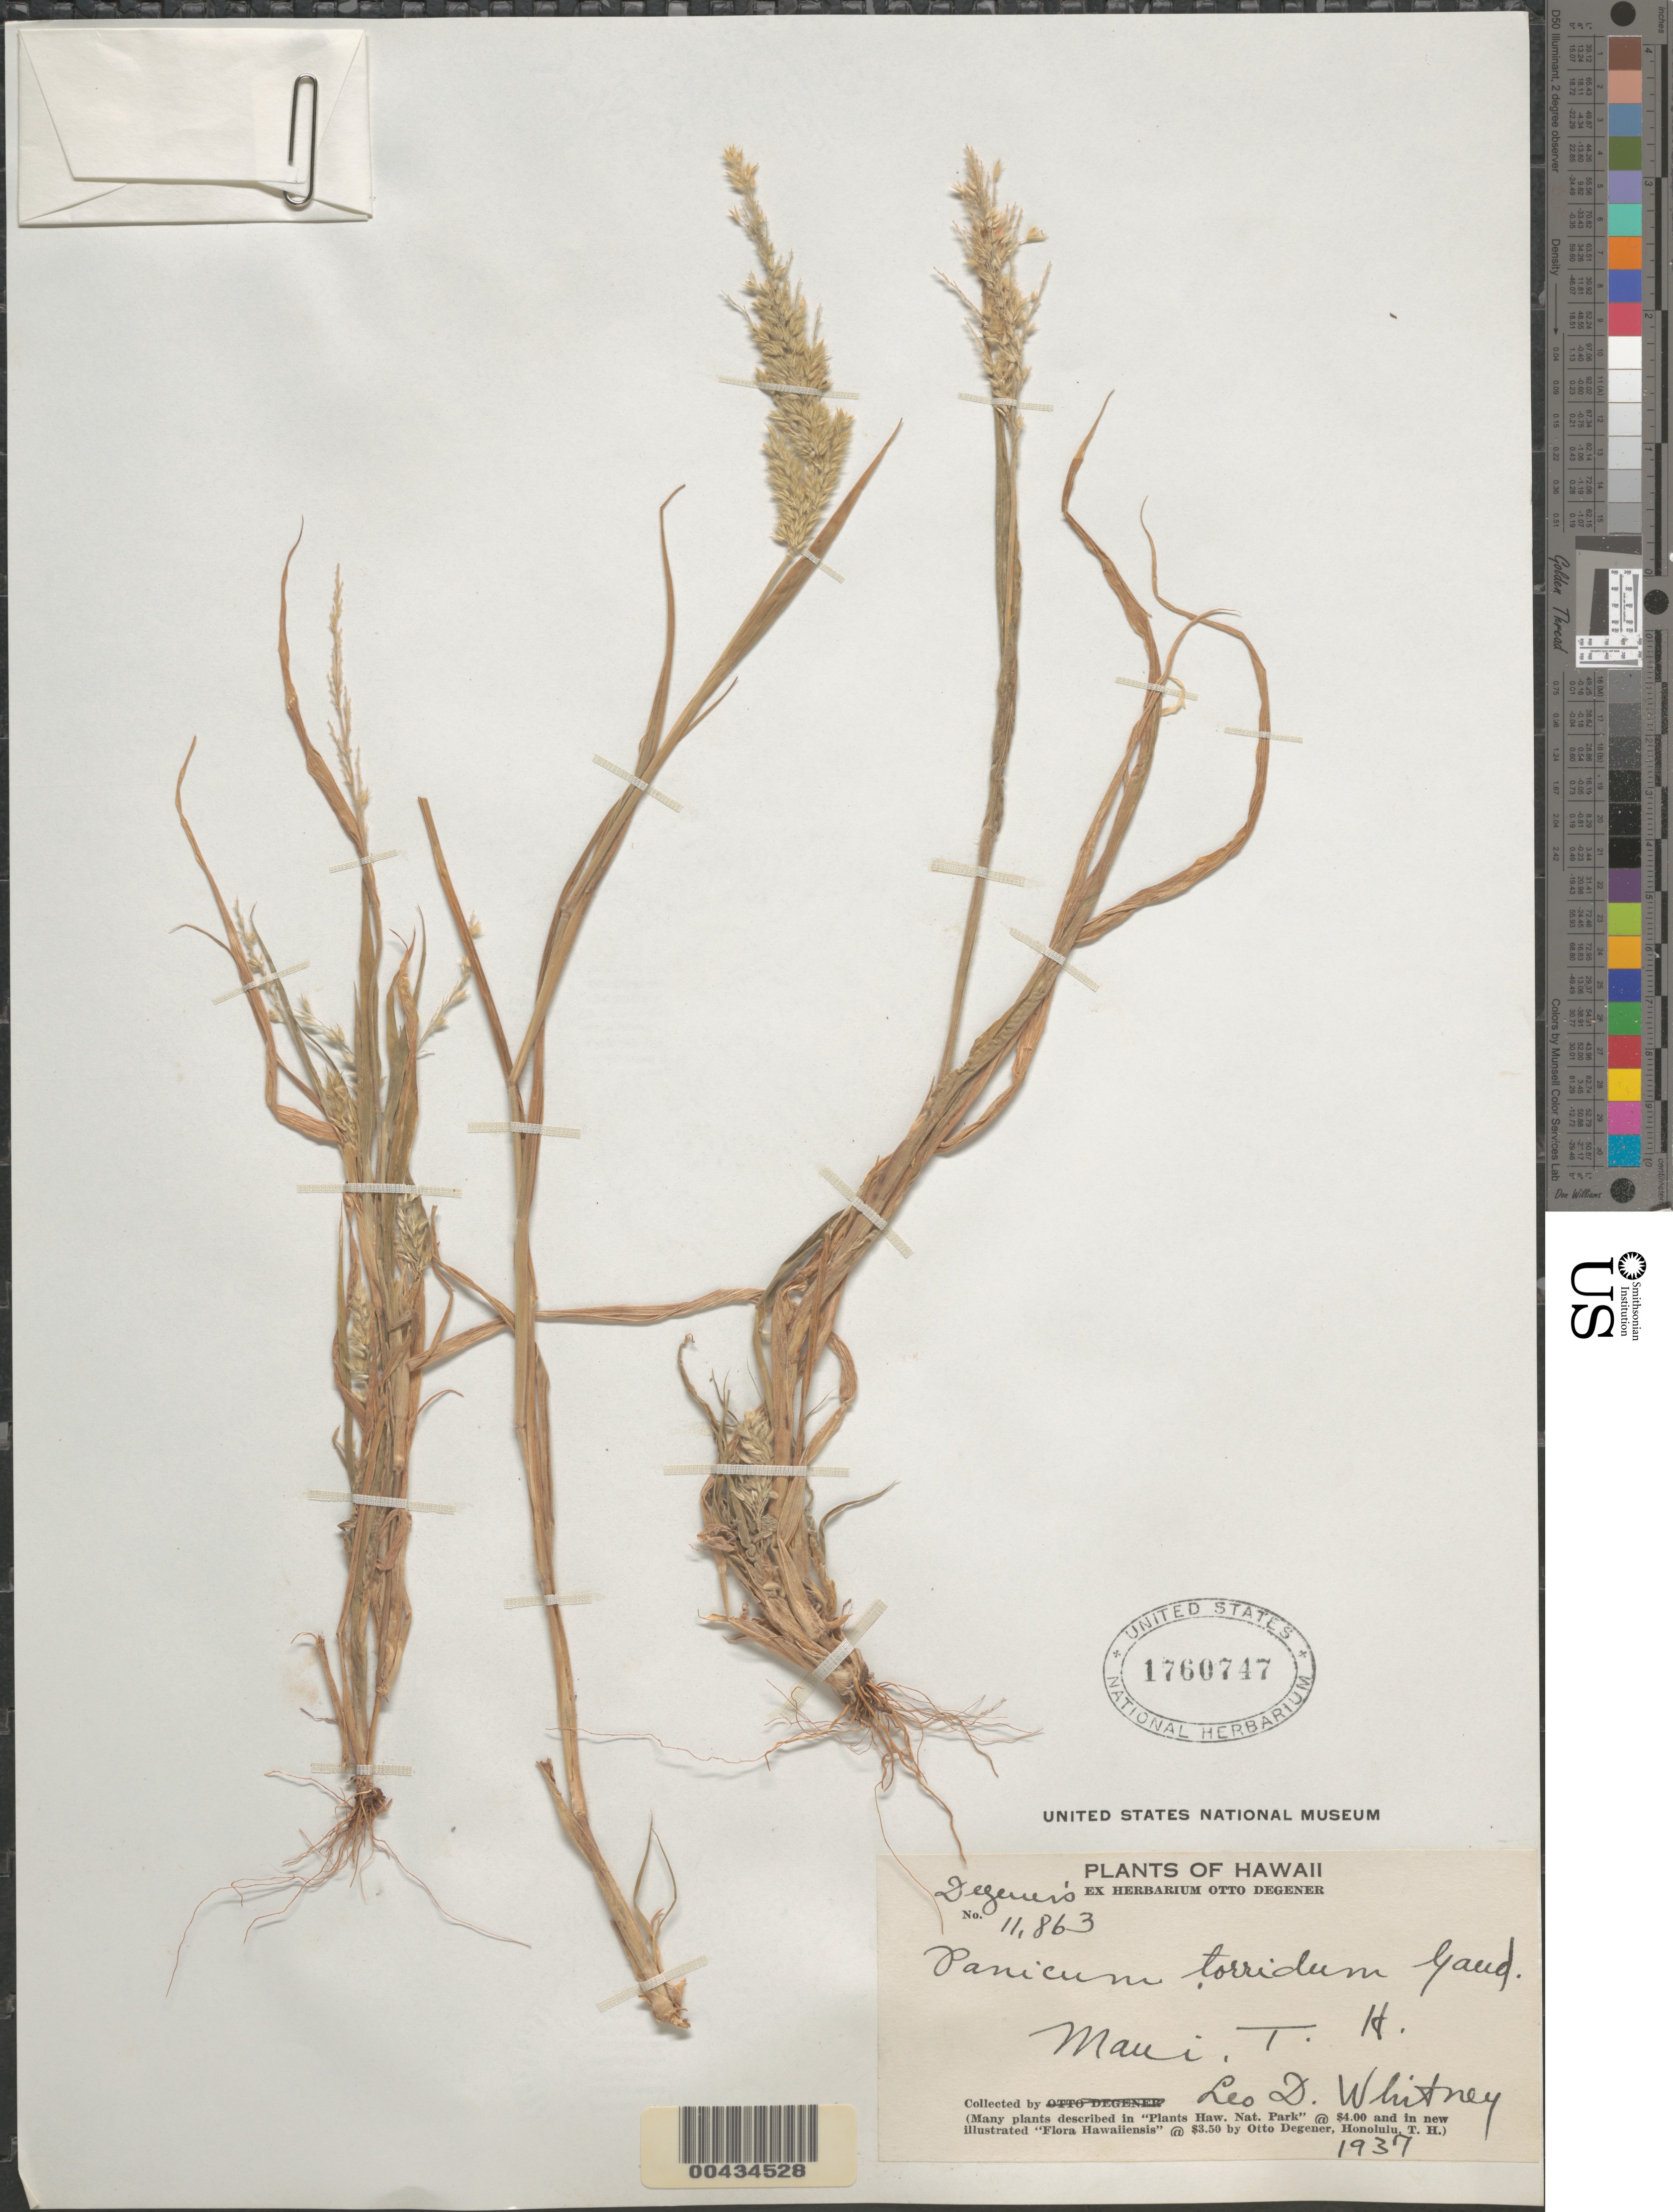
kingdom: Plantae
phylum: Tracheophyta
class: Liliopsida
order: Poales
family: Poaceae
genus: Panicum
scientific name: Panicum torridum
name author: Gaudich.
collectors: L. Whitney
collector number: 11863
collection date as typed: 1937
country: United States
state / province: Hawaii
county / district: Maui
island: Maui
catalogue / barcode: US 1760747